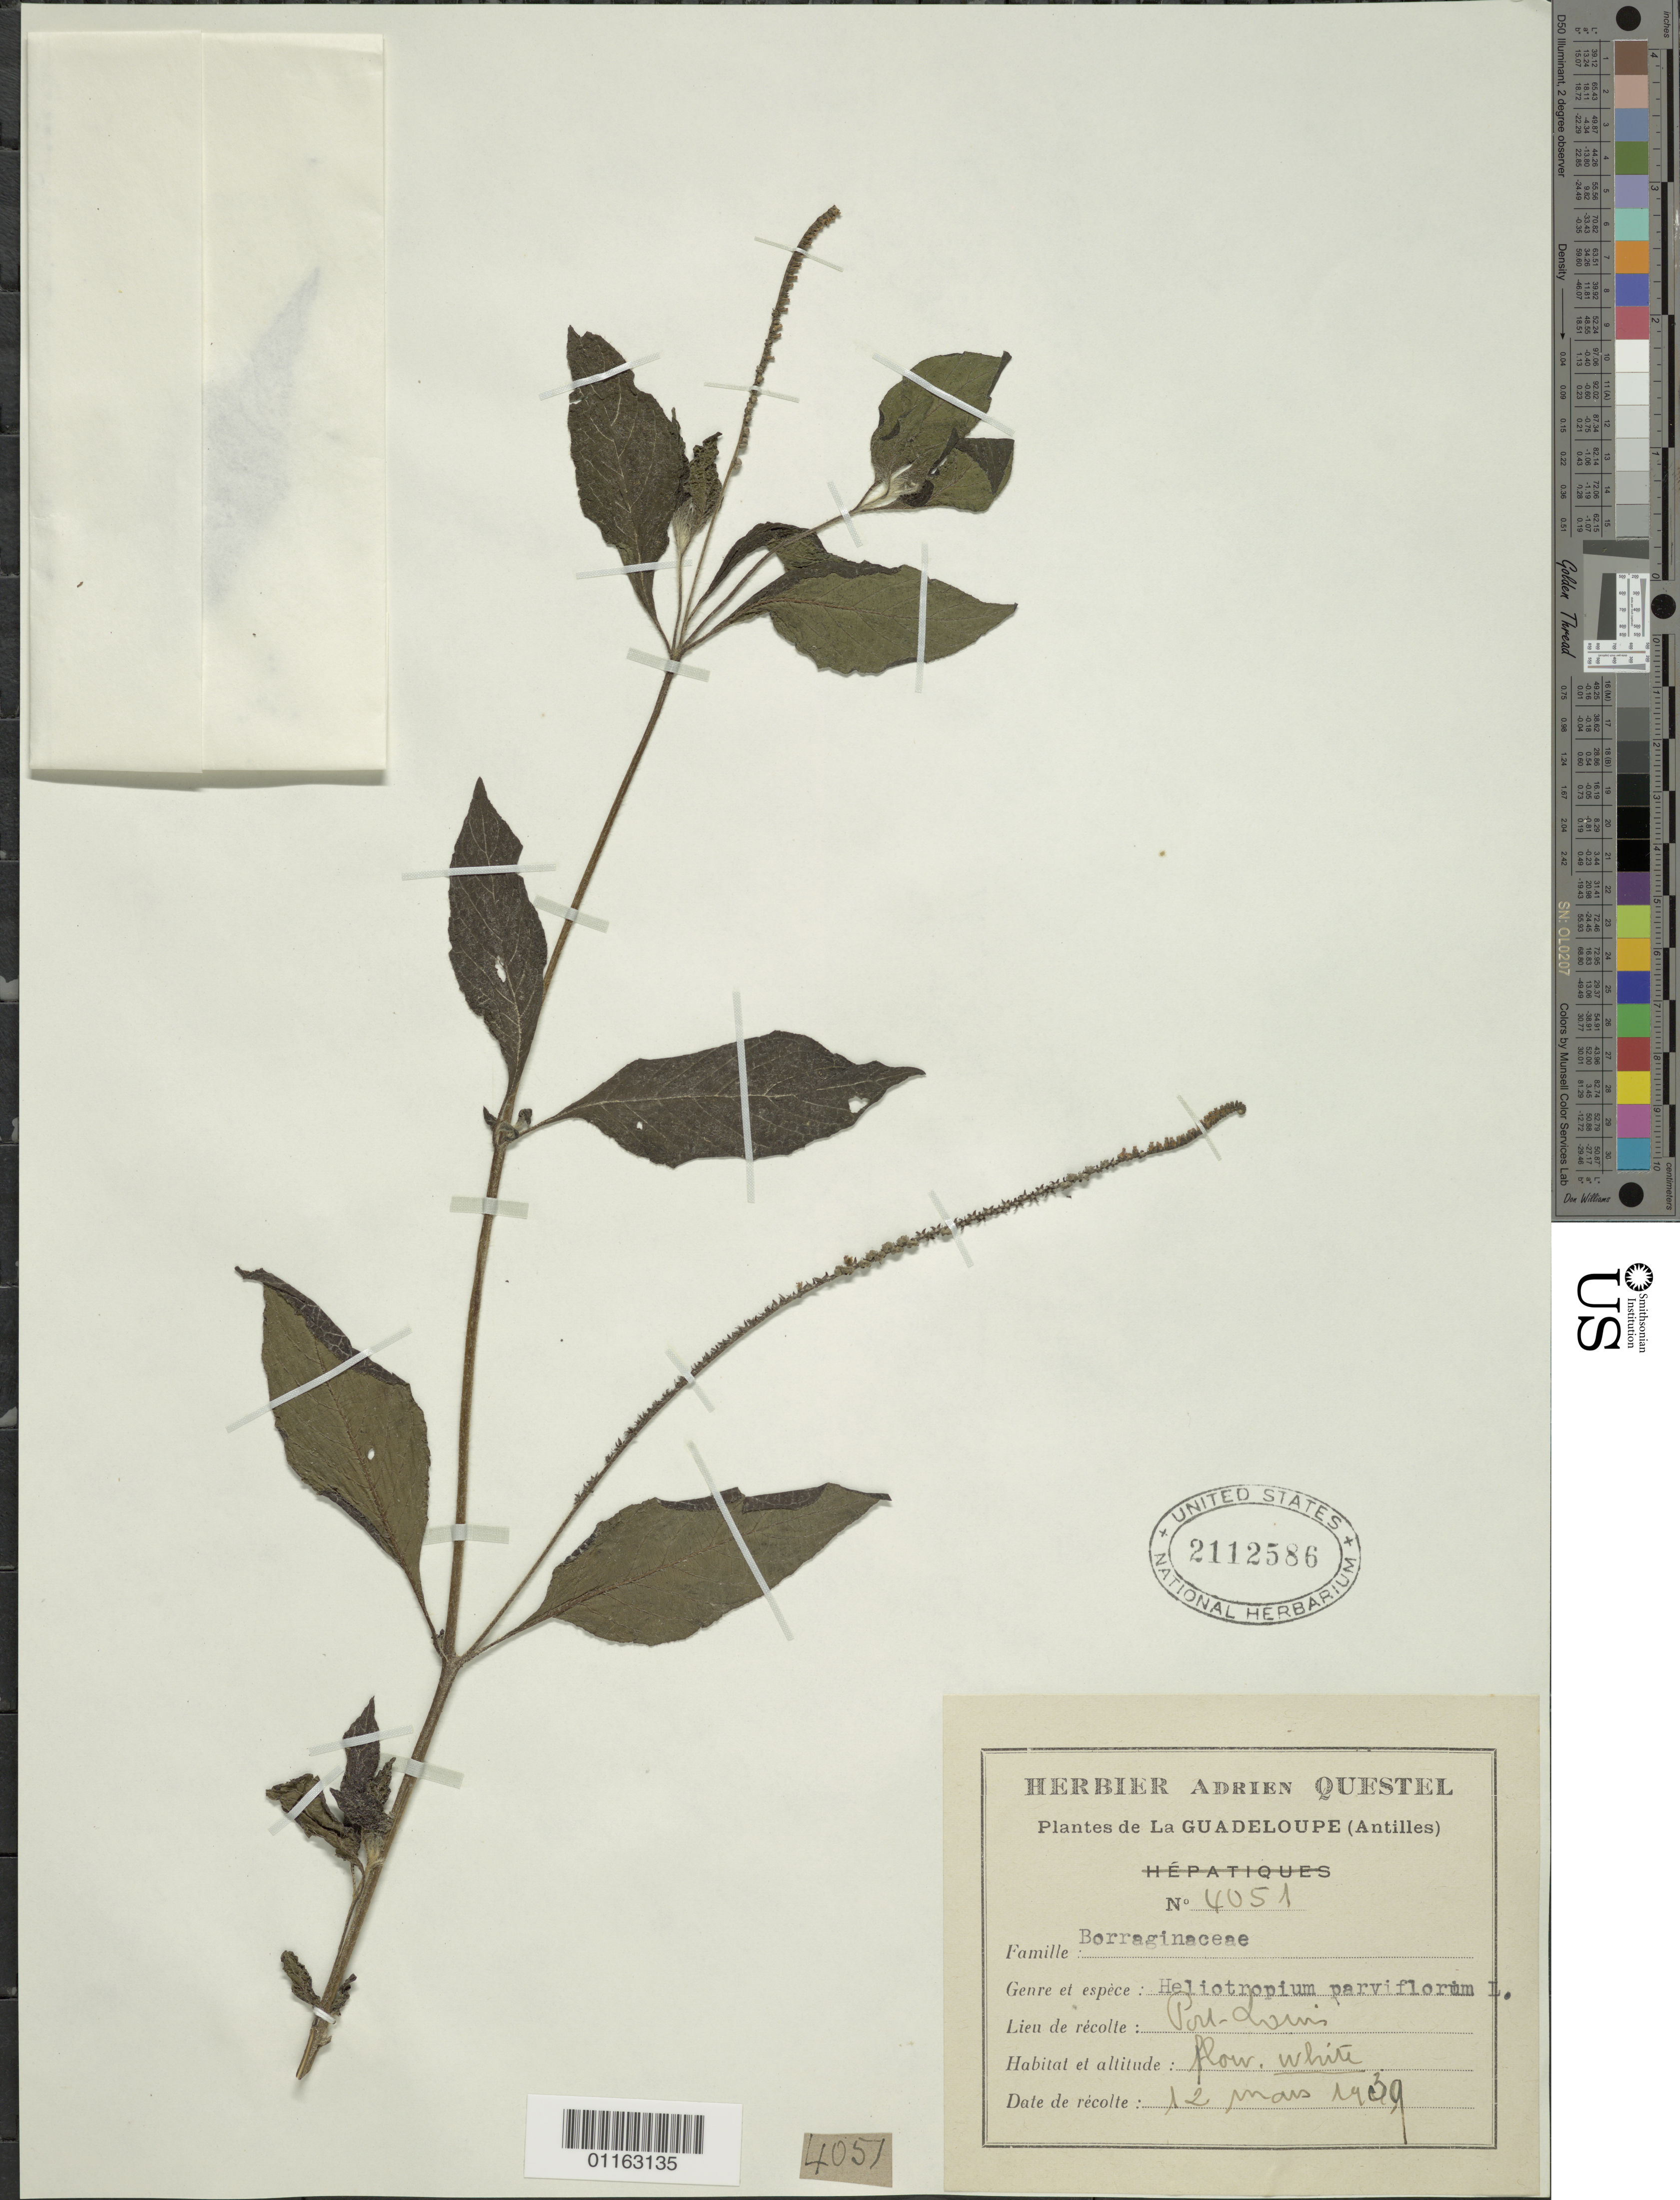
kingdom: Plantae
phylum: Tracheophyta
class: Magnoliopsida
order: Boraginales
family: Heliotropiaceae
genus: Heliotropium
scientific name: Heliotropium parviflorum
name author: L.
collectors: A. Questel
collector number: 4051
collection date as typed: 12 Mar 1939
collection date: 1939-03-12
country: Guadeloupe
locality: Port-Louis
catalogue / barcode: US 2112586